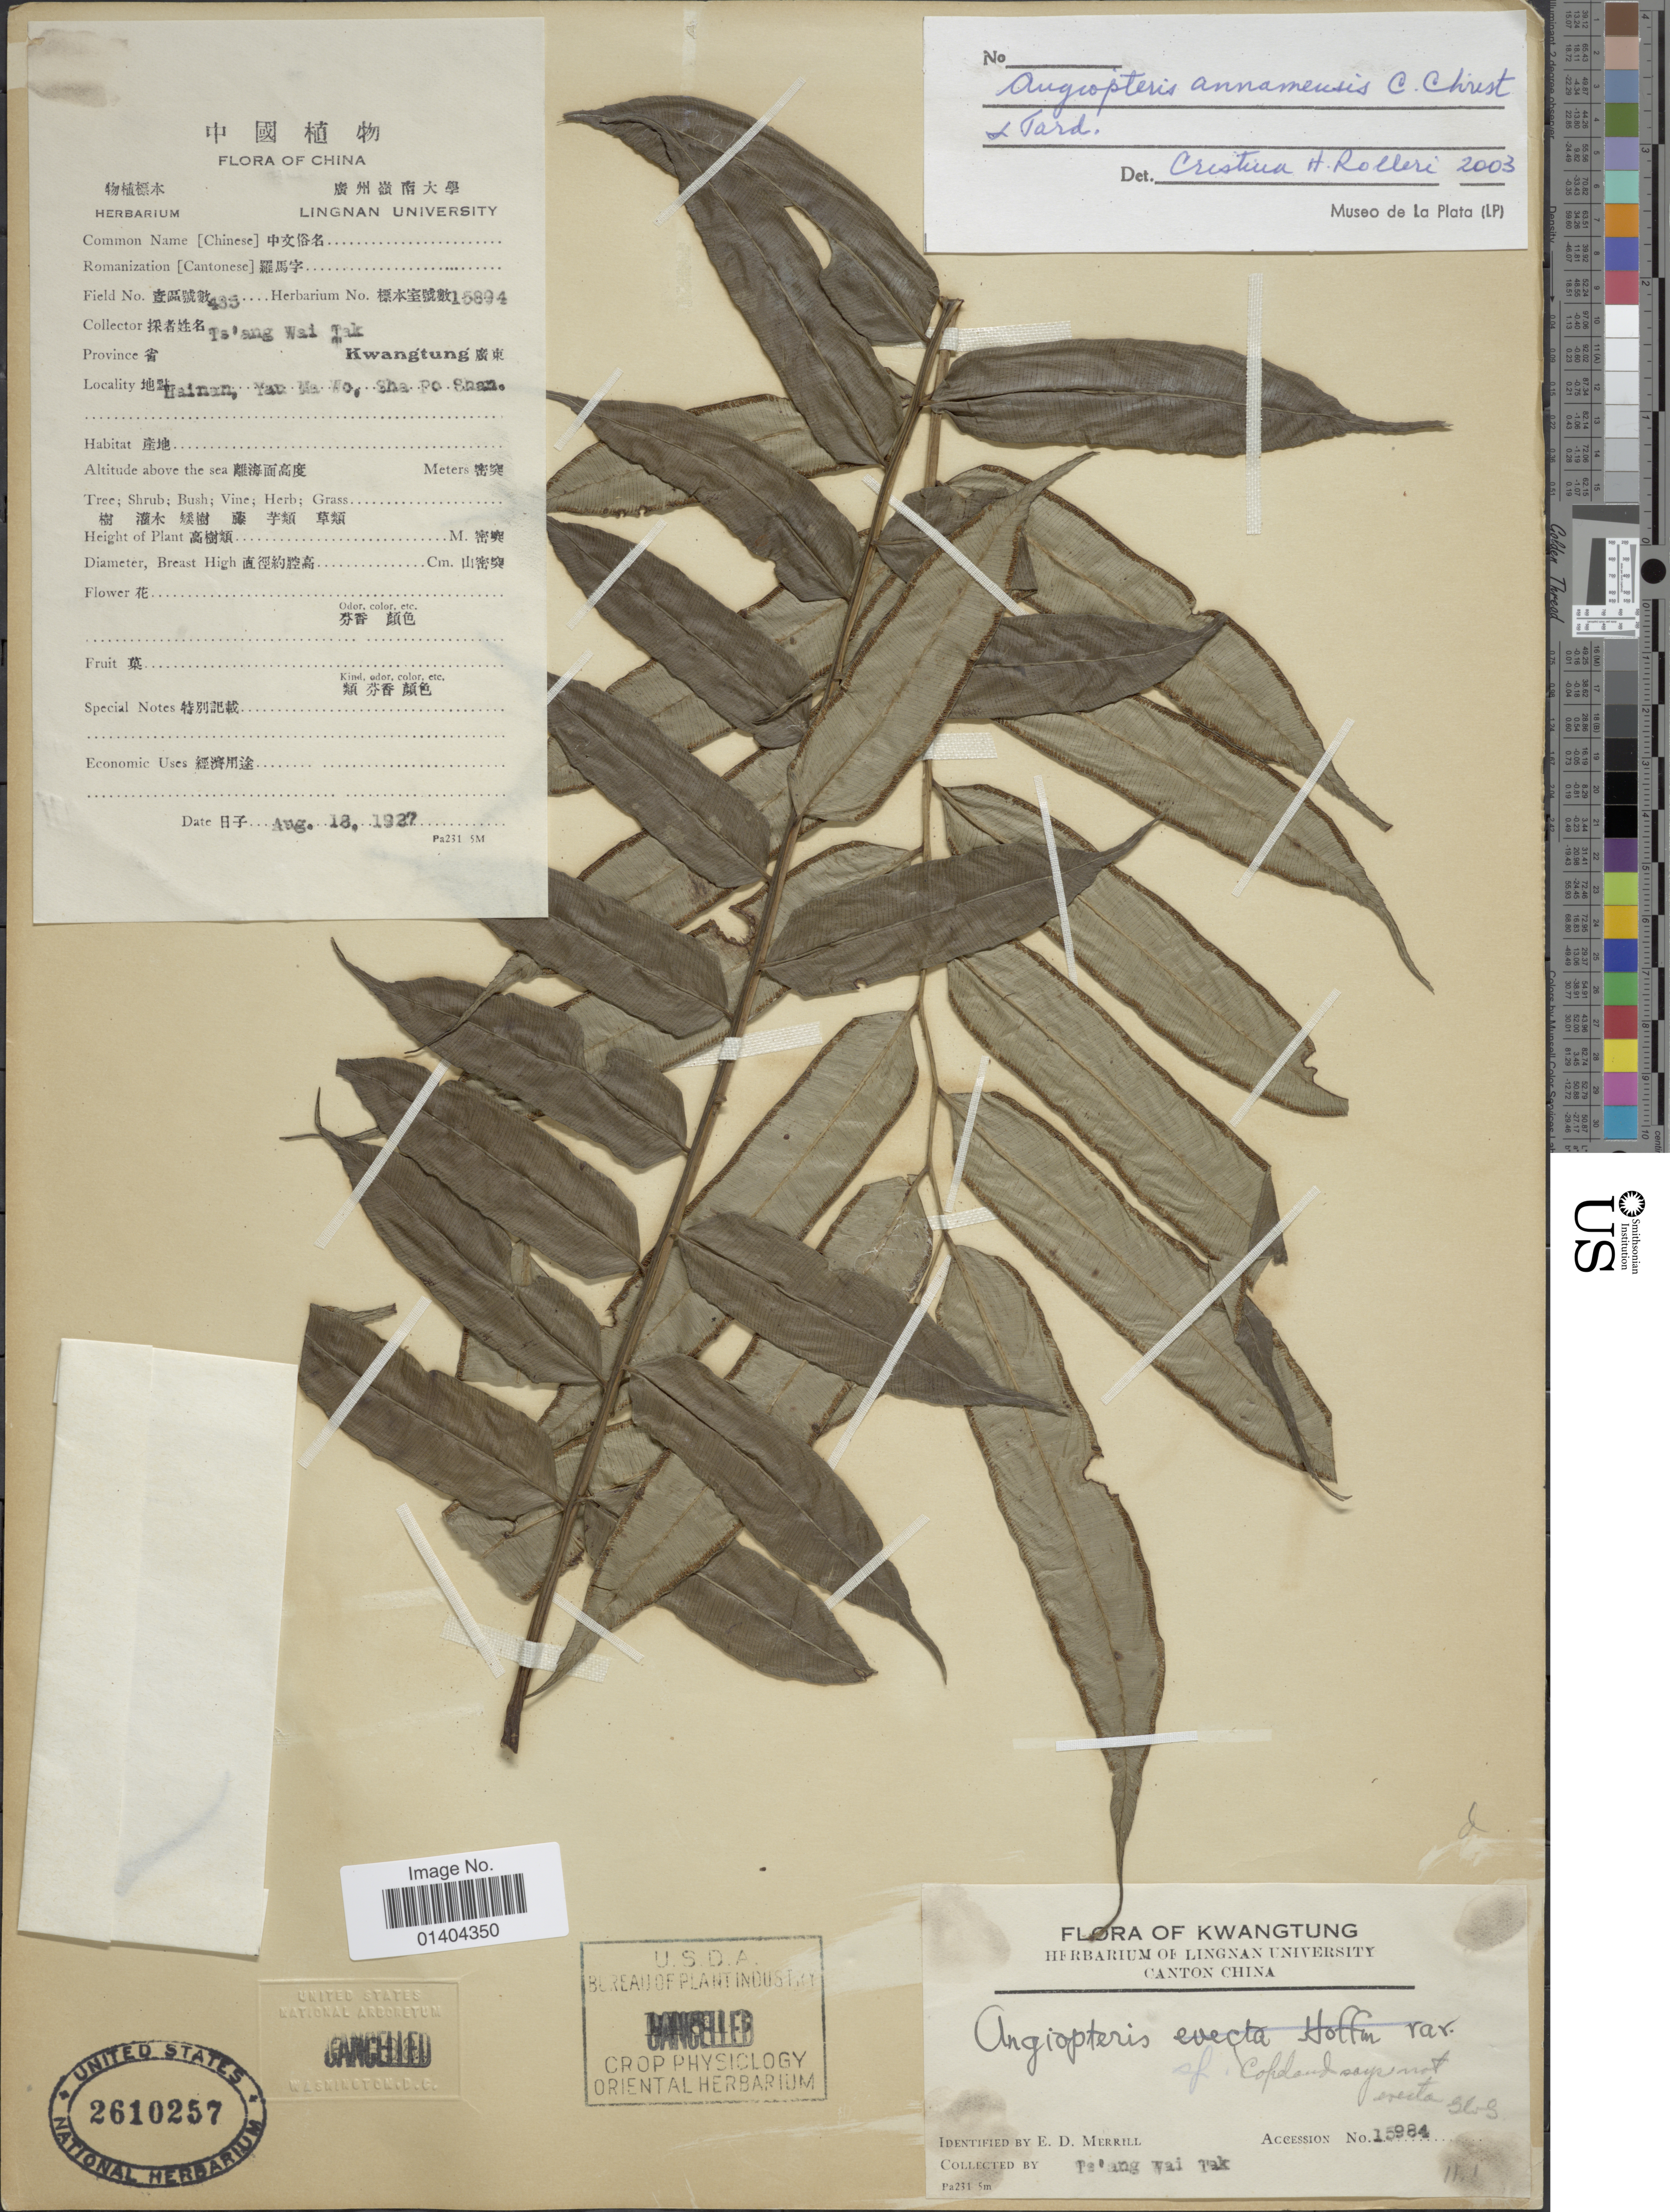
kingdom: Plantae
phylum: Tracheophyta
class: Polypodiopsida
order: Marattiales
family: Marattiaceae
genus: Angiopteris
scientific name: Angiopteris annamensis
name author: C. Chr. & Tardieu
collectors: T. Tak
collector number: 15984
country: China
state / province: Guangdong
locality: Kwangtung, Hainan, Yau Ma Wo, Sha Po Shan [interpreted]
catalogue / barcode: US 2610557